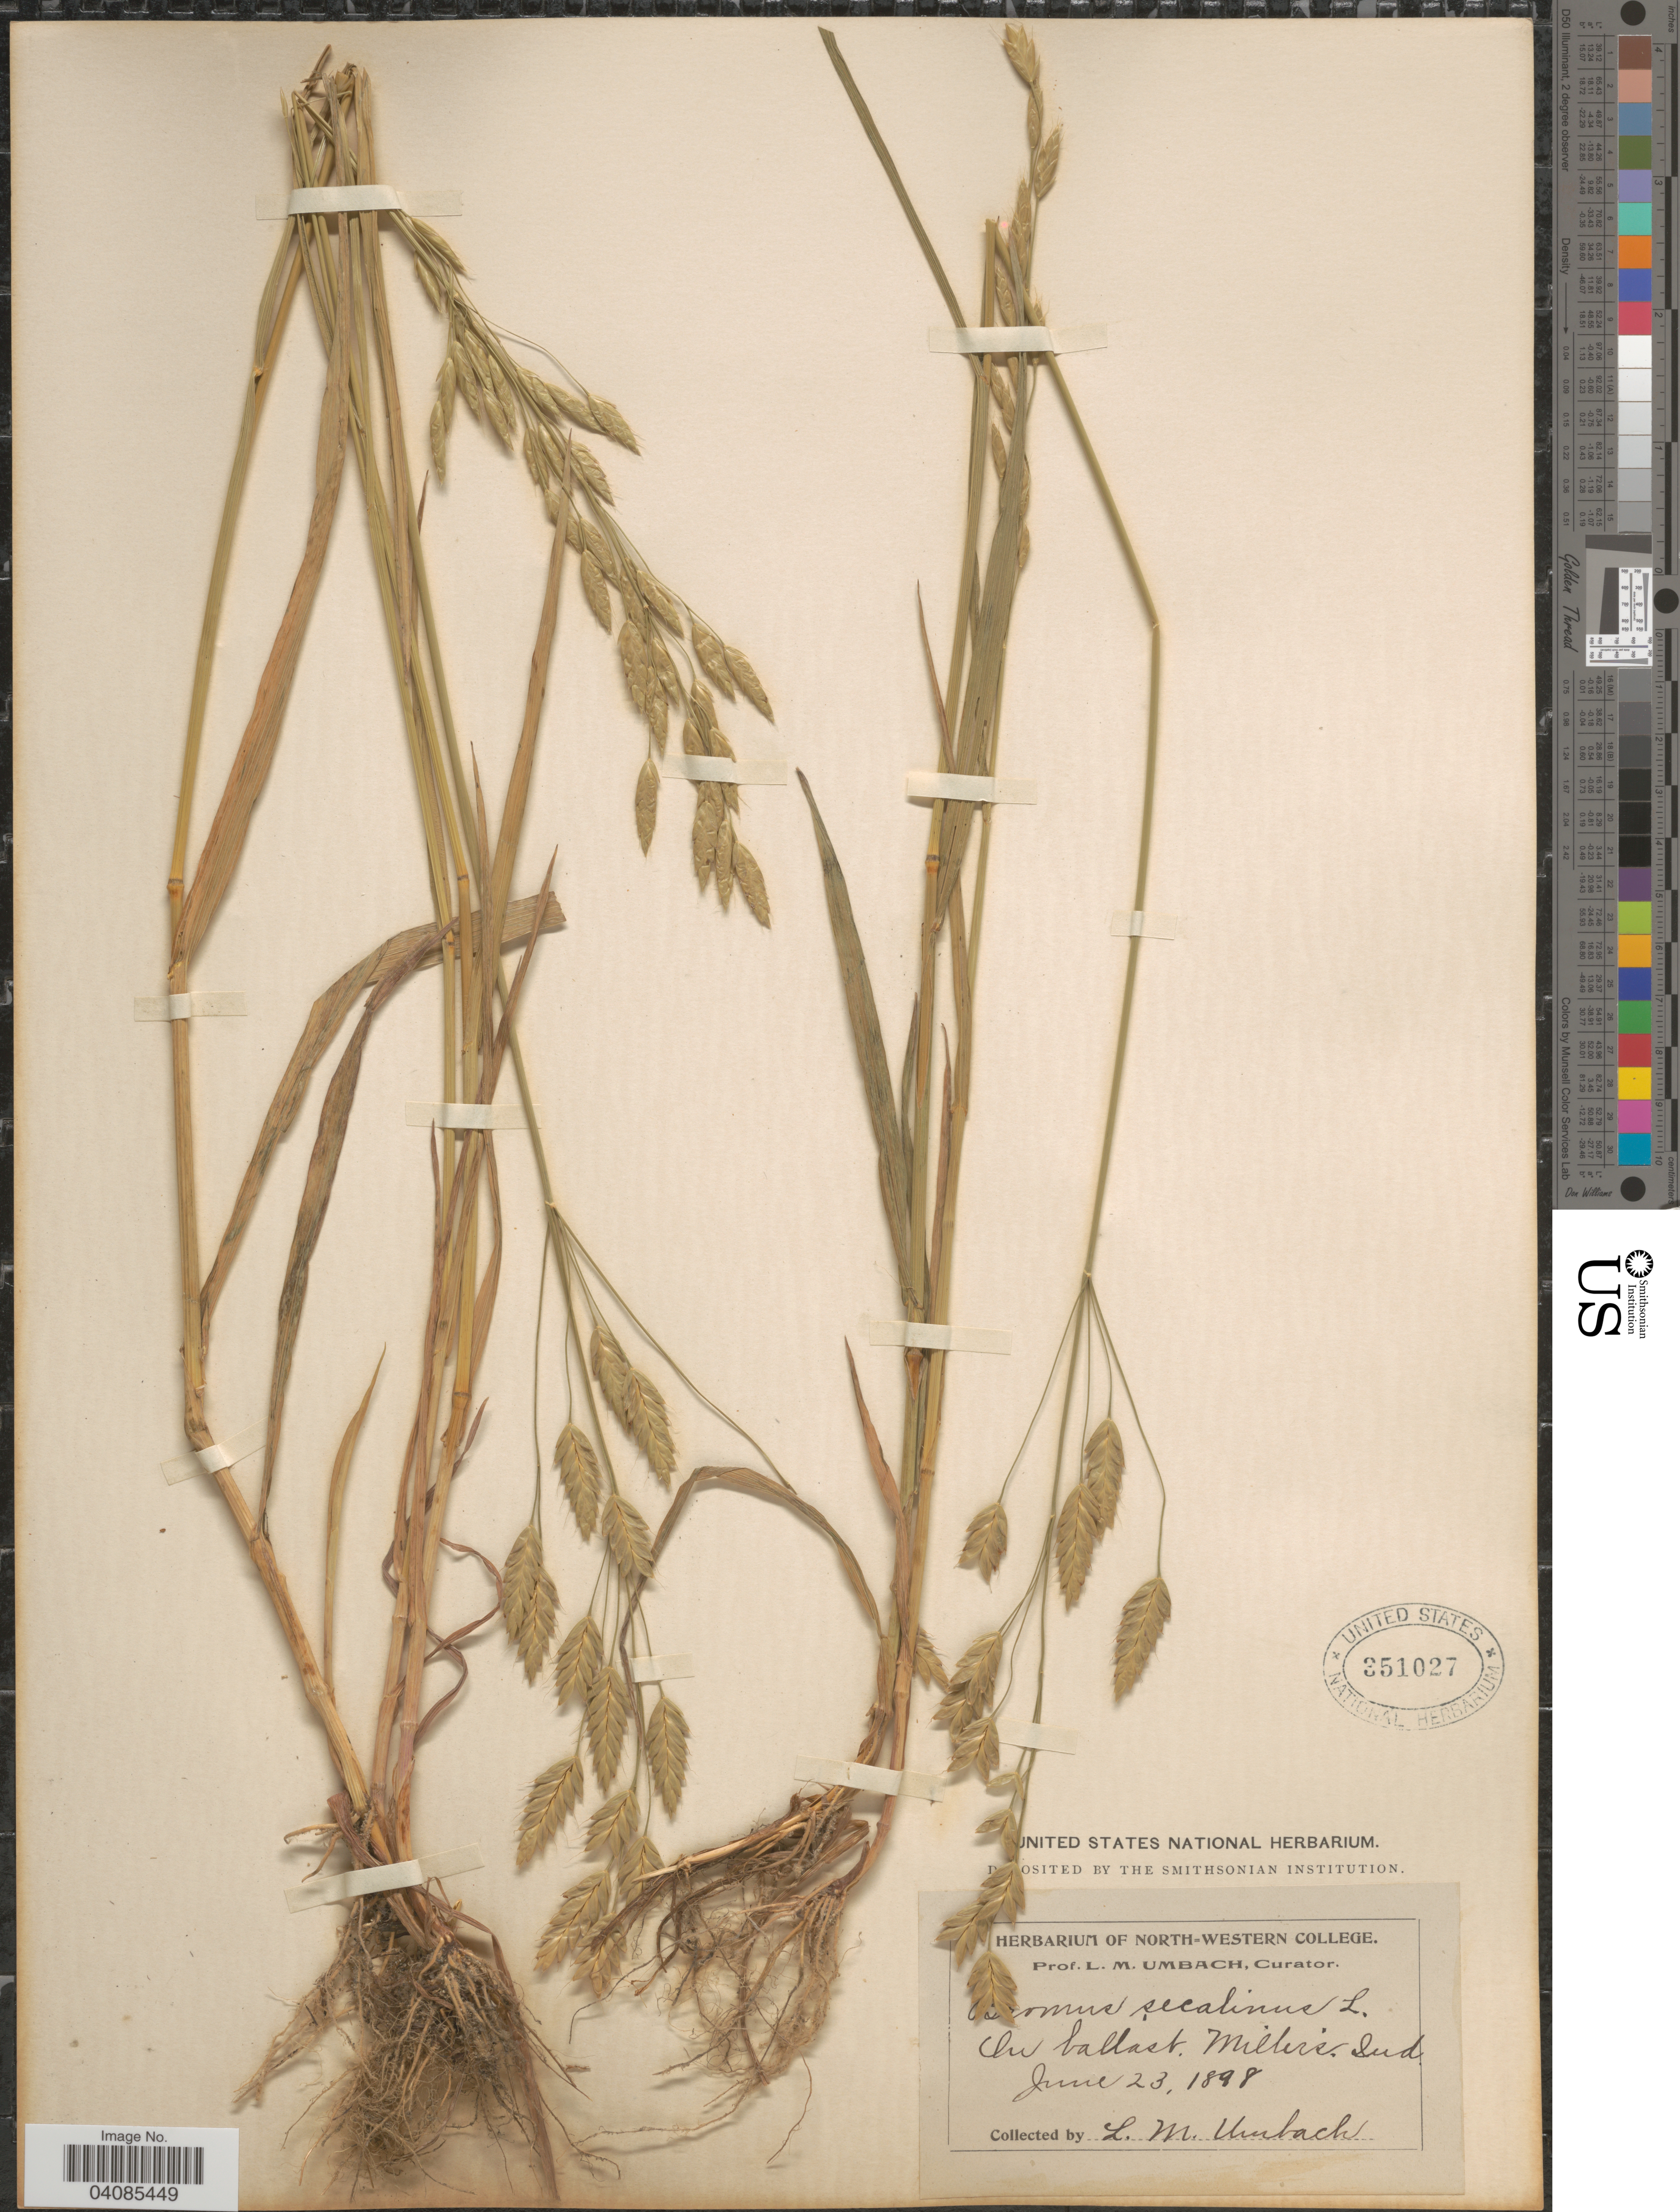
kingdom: Plantae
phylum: Tracheophyta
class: Liliopsida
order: Poales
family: Poaceae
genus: Bromus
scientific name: Bromus secalinus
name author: L.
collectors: L. M. Umbach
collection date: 1898-06-23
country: United States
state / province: Indiana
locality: On ballast, Miller's.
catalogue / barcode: US 351027